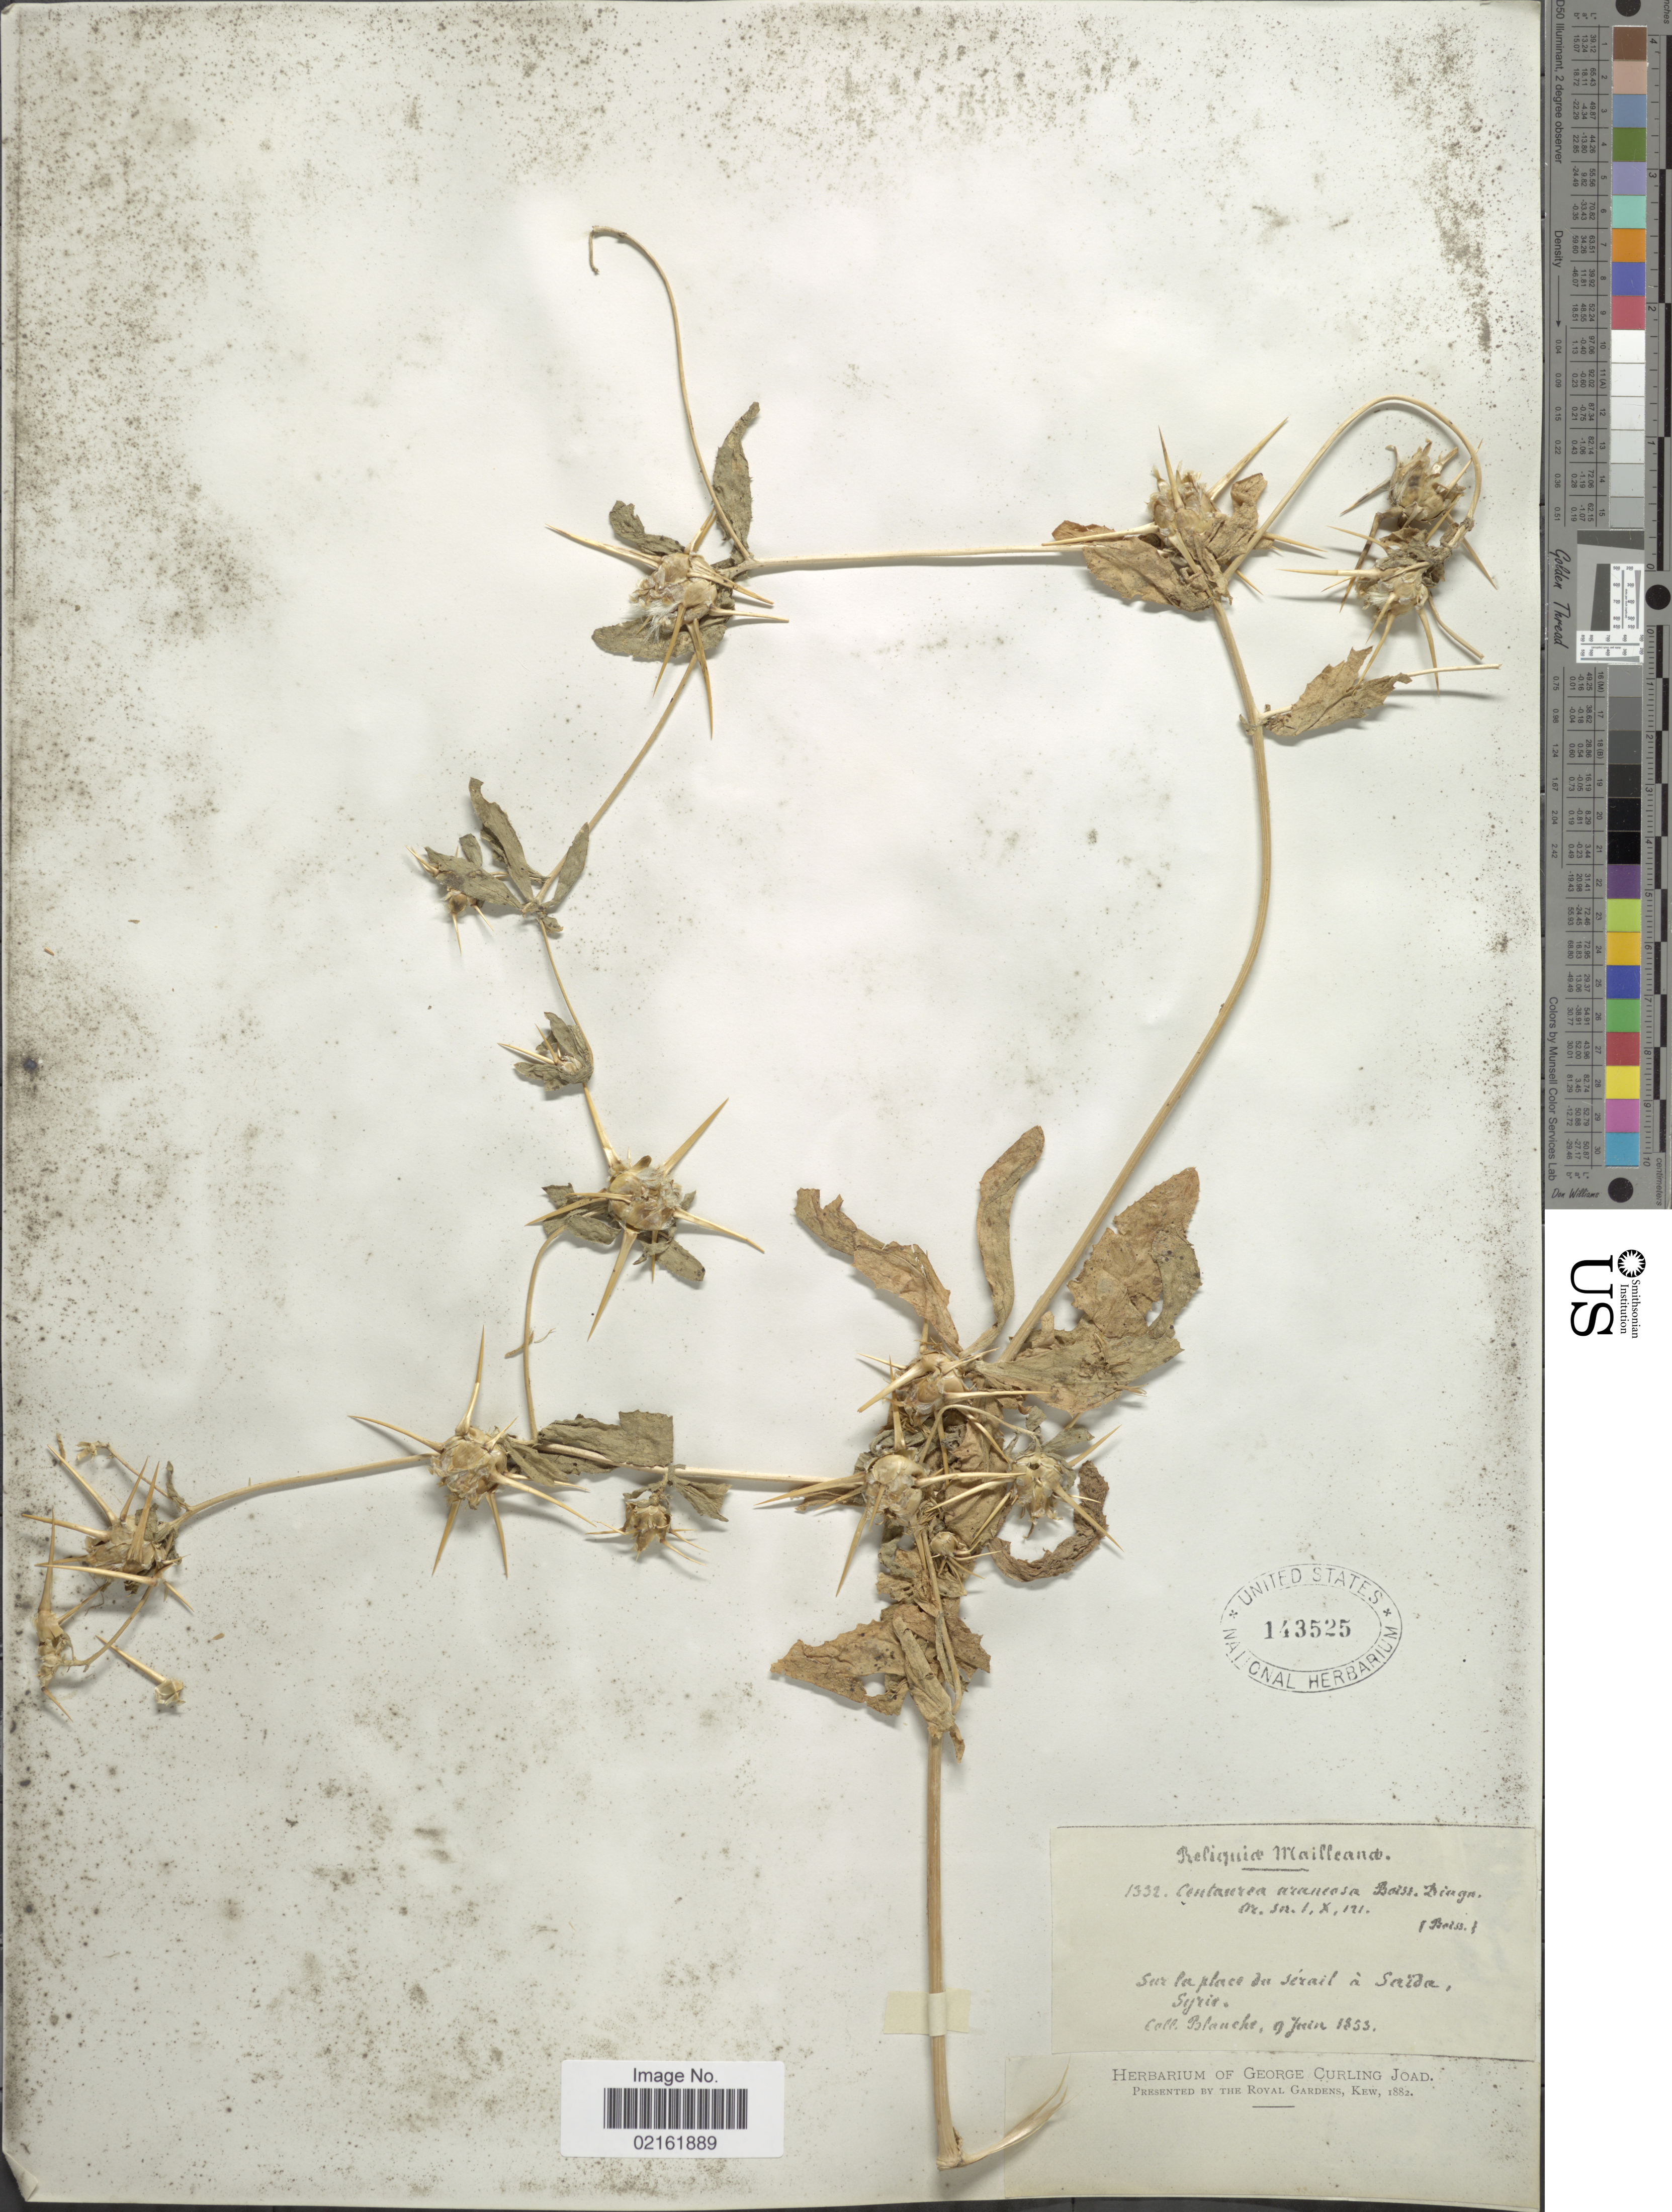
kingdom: Plantae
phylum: Tracheophyta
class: Magnoliopsida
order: Asterales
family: Asteraceae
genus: Centaurea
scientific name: Centaurea procurrens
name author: Sieber ex Spreng.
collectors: -. Blanche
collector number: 1332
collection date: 1853-06-09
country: Syria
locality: Sur la place dice serail in Saida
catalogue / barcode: US 143525